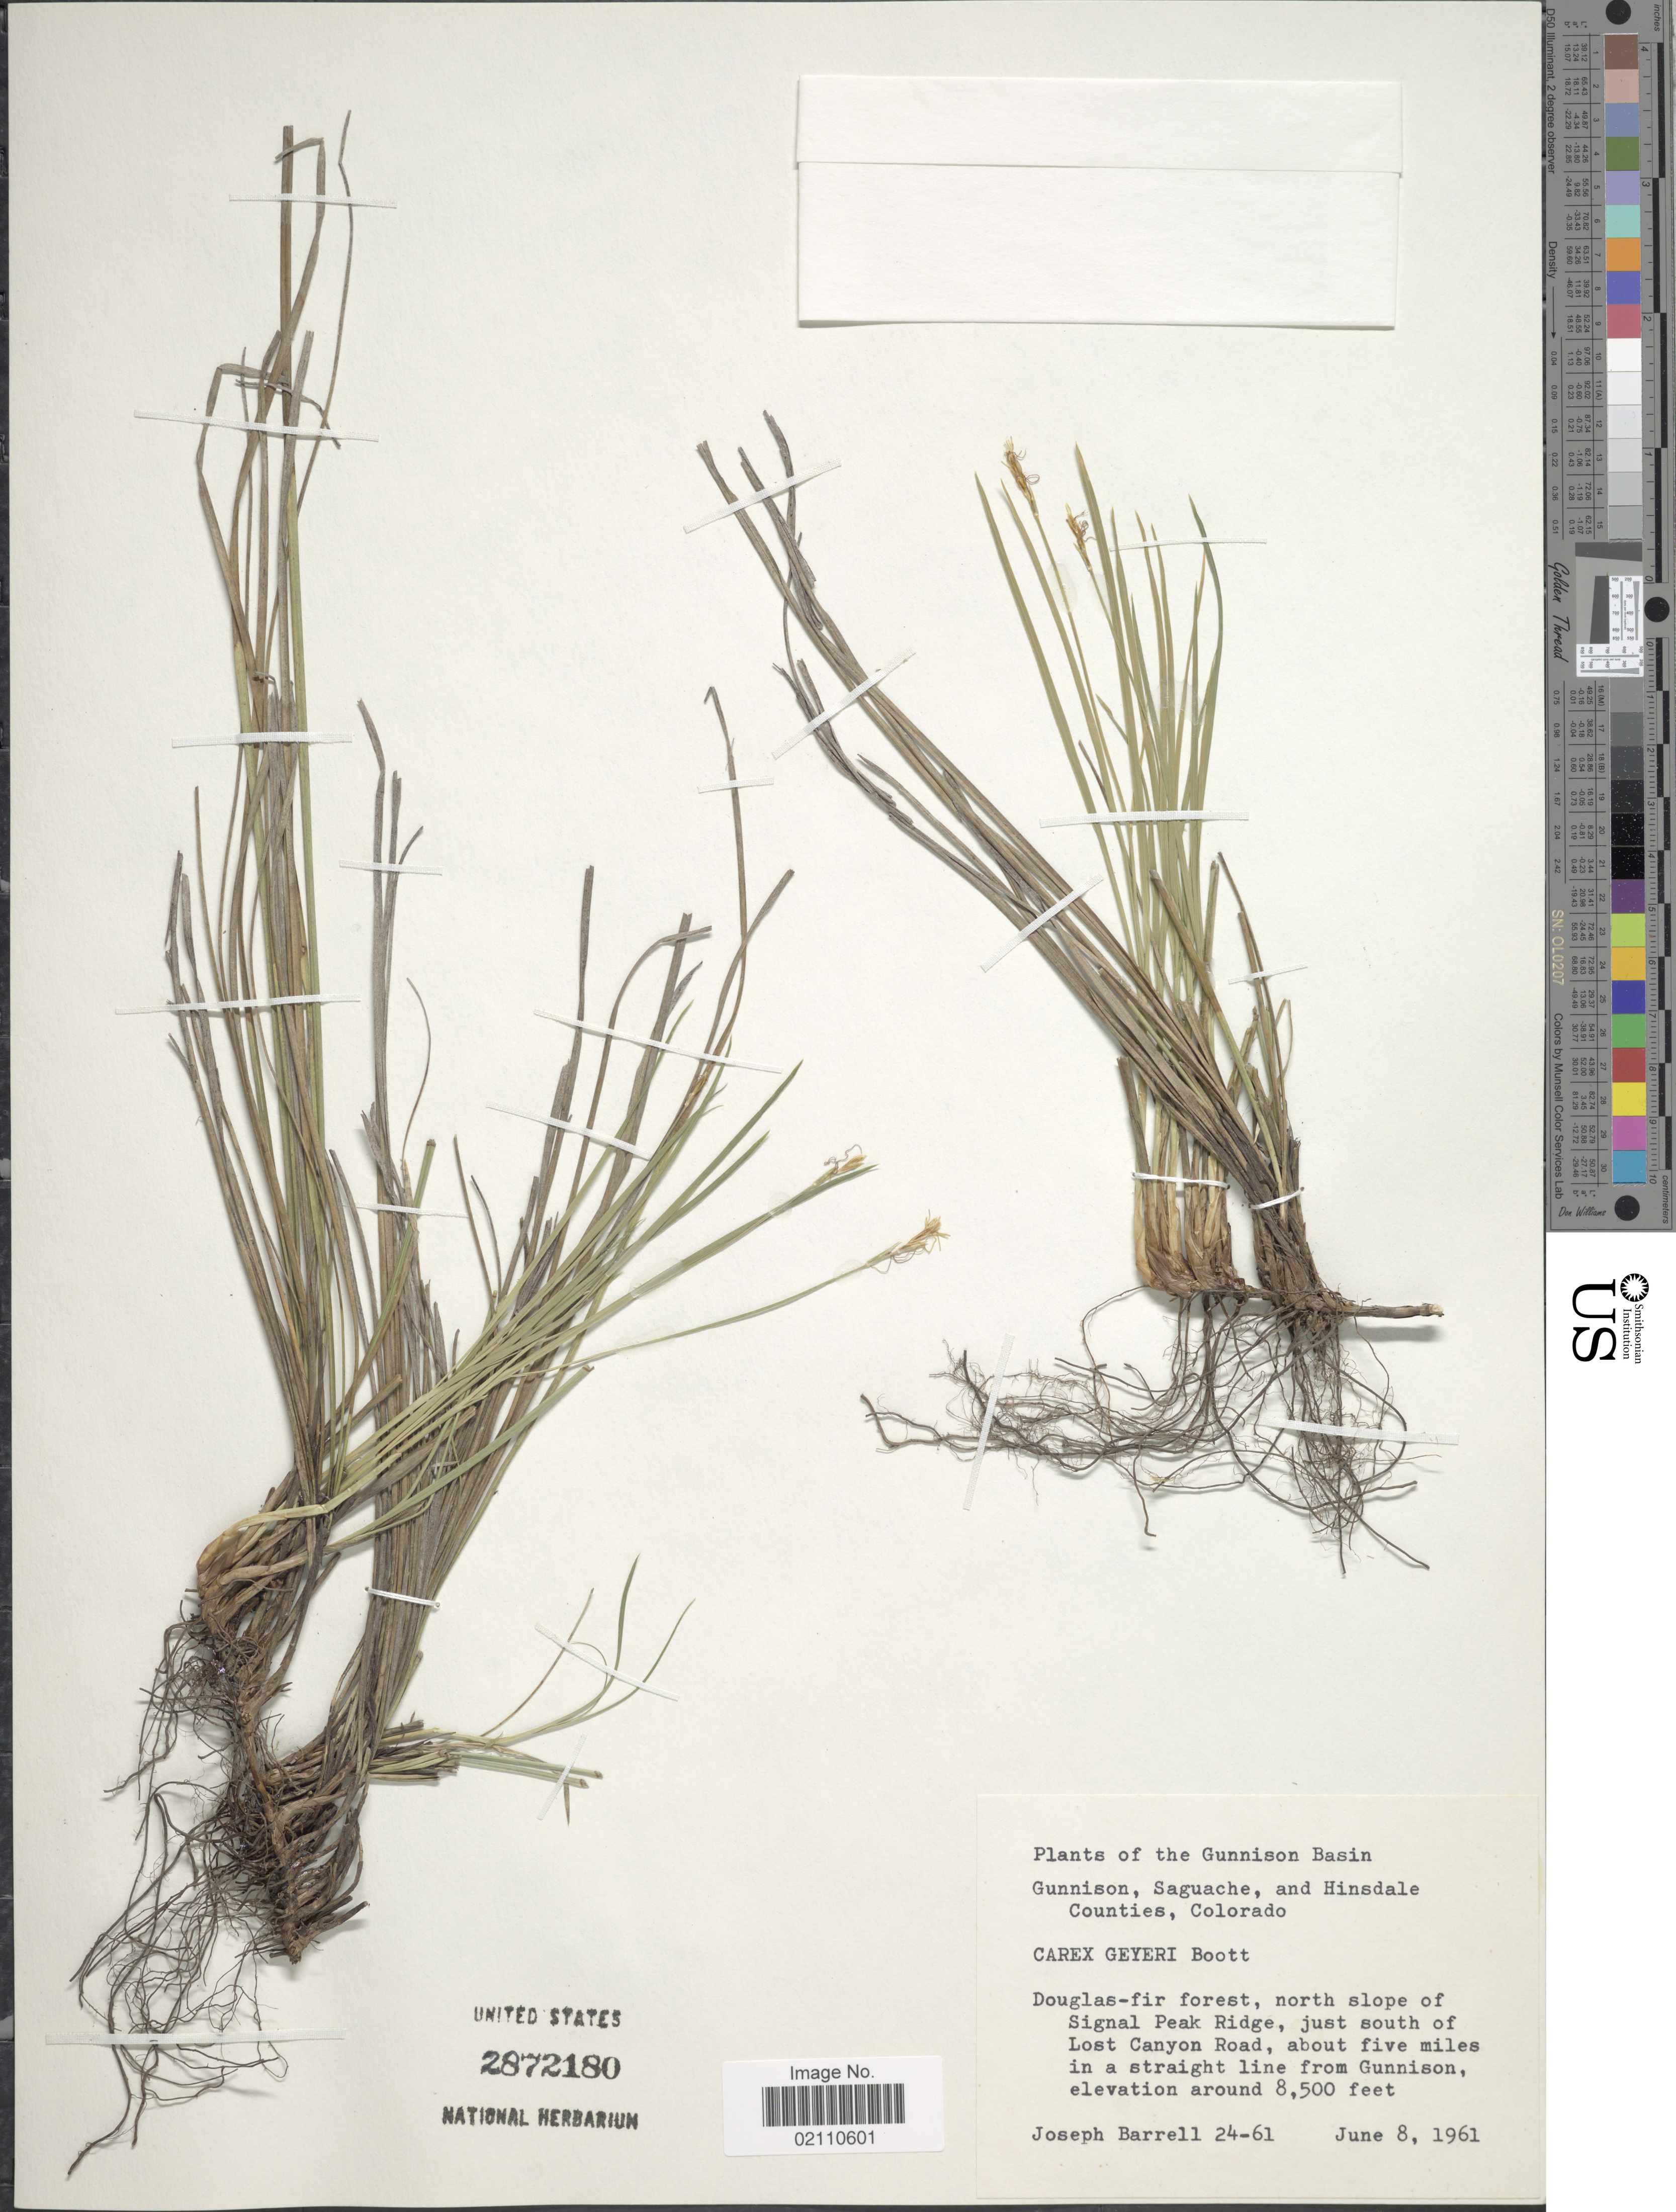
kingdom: Plantae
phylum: Tracheophyta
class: Liliopsida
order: Poales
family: Cyperaceae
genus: Carex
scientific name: Carex geyeri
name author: Boott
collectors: J. Barrell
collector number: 24-61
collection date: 1961-06-08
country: United States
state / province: Colorado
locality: Gunnison Basin, Gunnison, Saguache, and Hinsdale Counties, Douglas-fir forest, north slope of Signal Peak Ridge, just south of Lost Canyon Road, about five miles in a straight line from Gunnison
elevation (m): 2591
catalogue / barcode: US 2872180